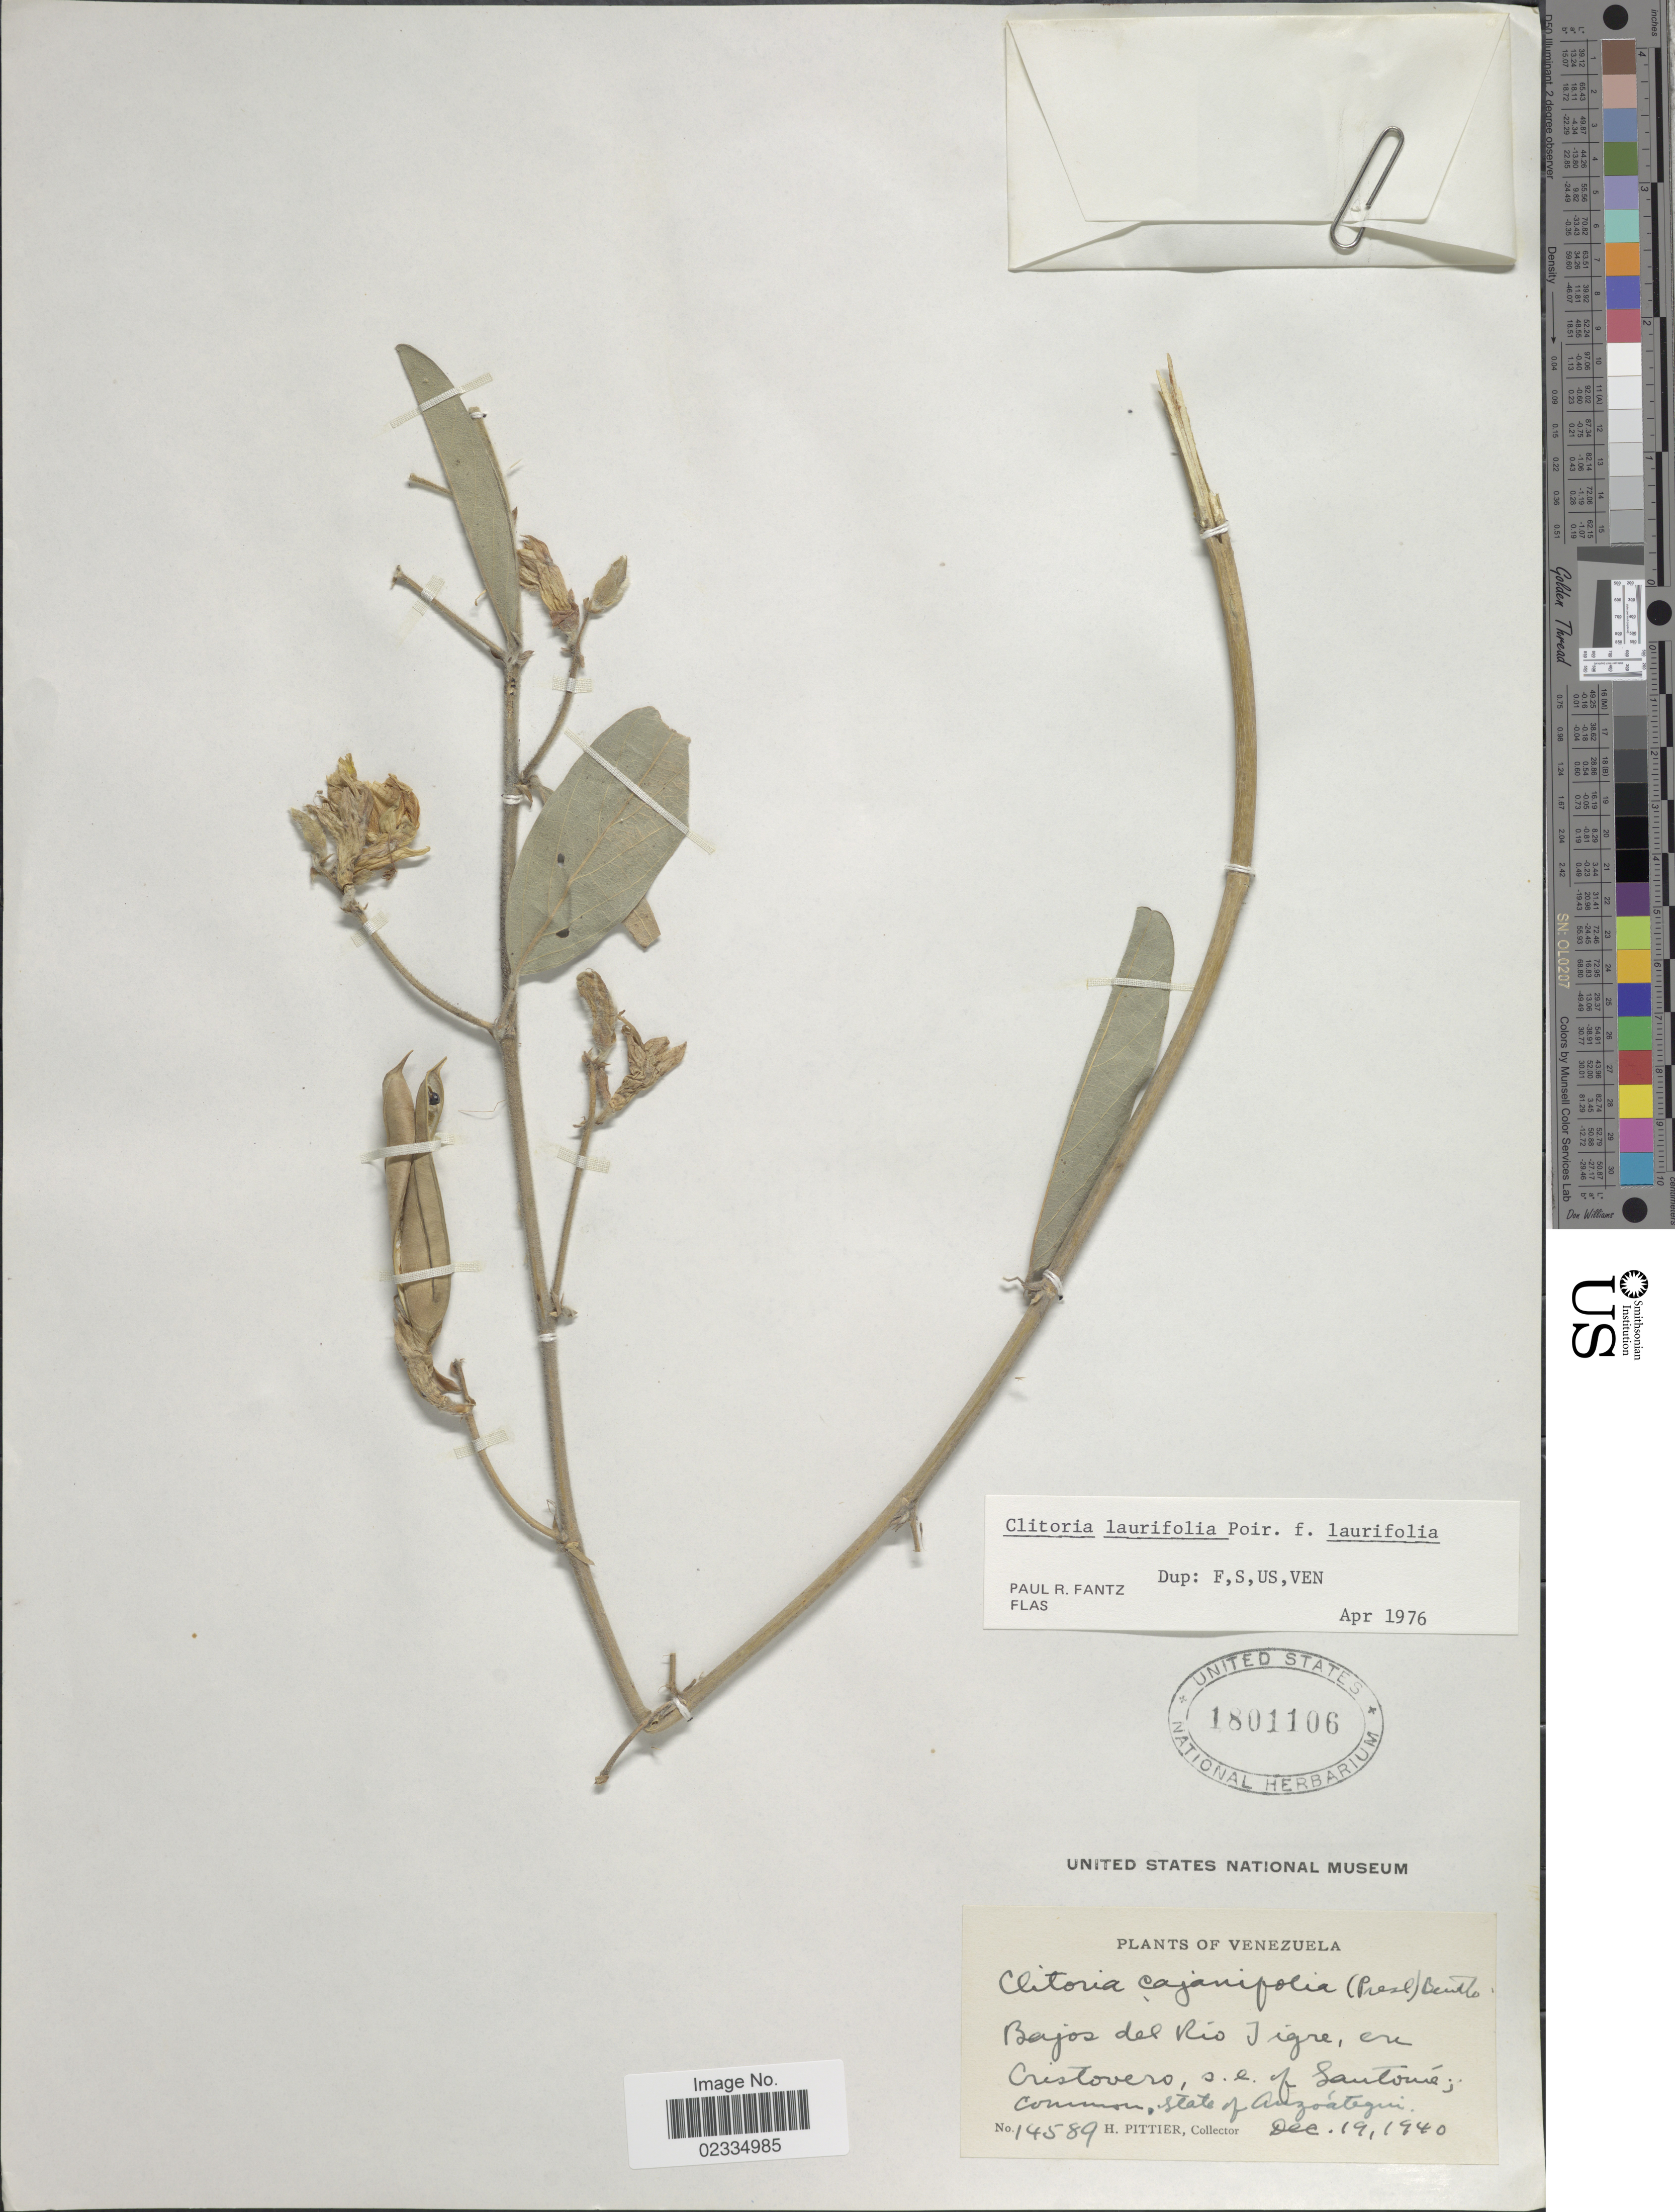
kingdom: Plantae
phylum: Tracheophyta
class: Magnoliopsida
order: Fabales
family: Fabaceae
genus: Clitoria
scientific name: Clitoria laurifolia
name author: Poir.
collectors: H. F. Pittier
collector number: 14589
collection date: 1940-12-19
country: Venezuela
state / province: Anzoategui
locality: Bajos del RioTigre, en Cristovero, s. e. of Santome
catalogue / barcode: US 1801106